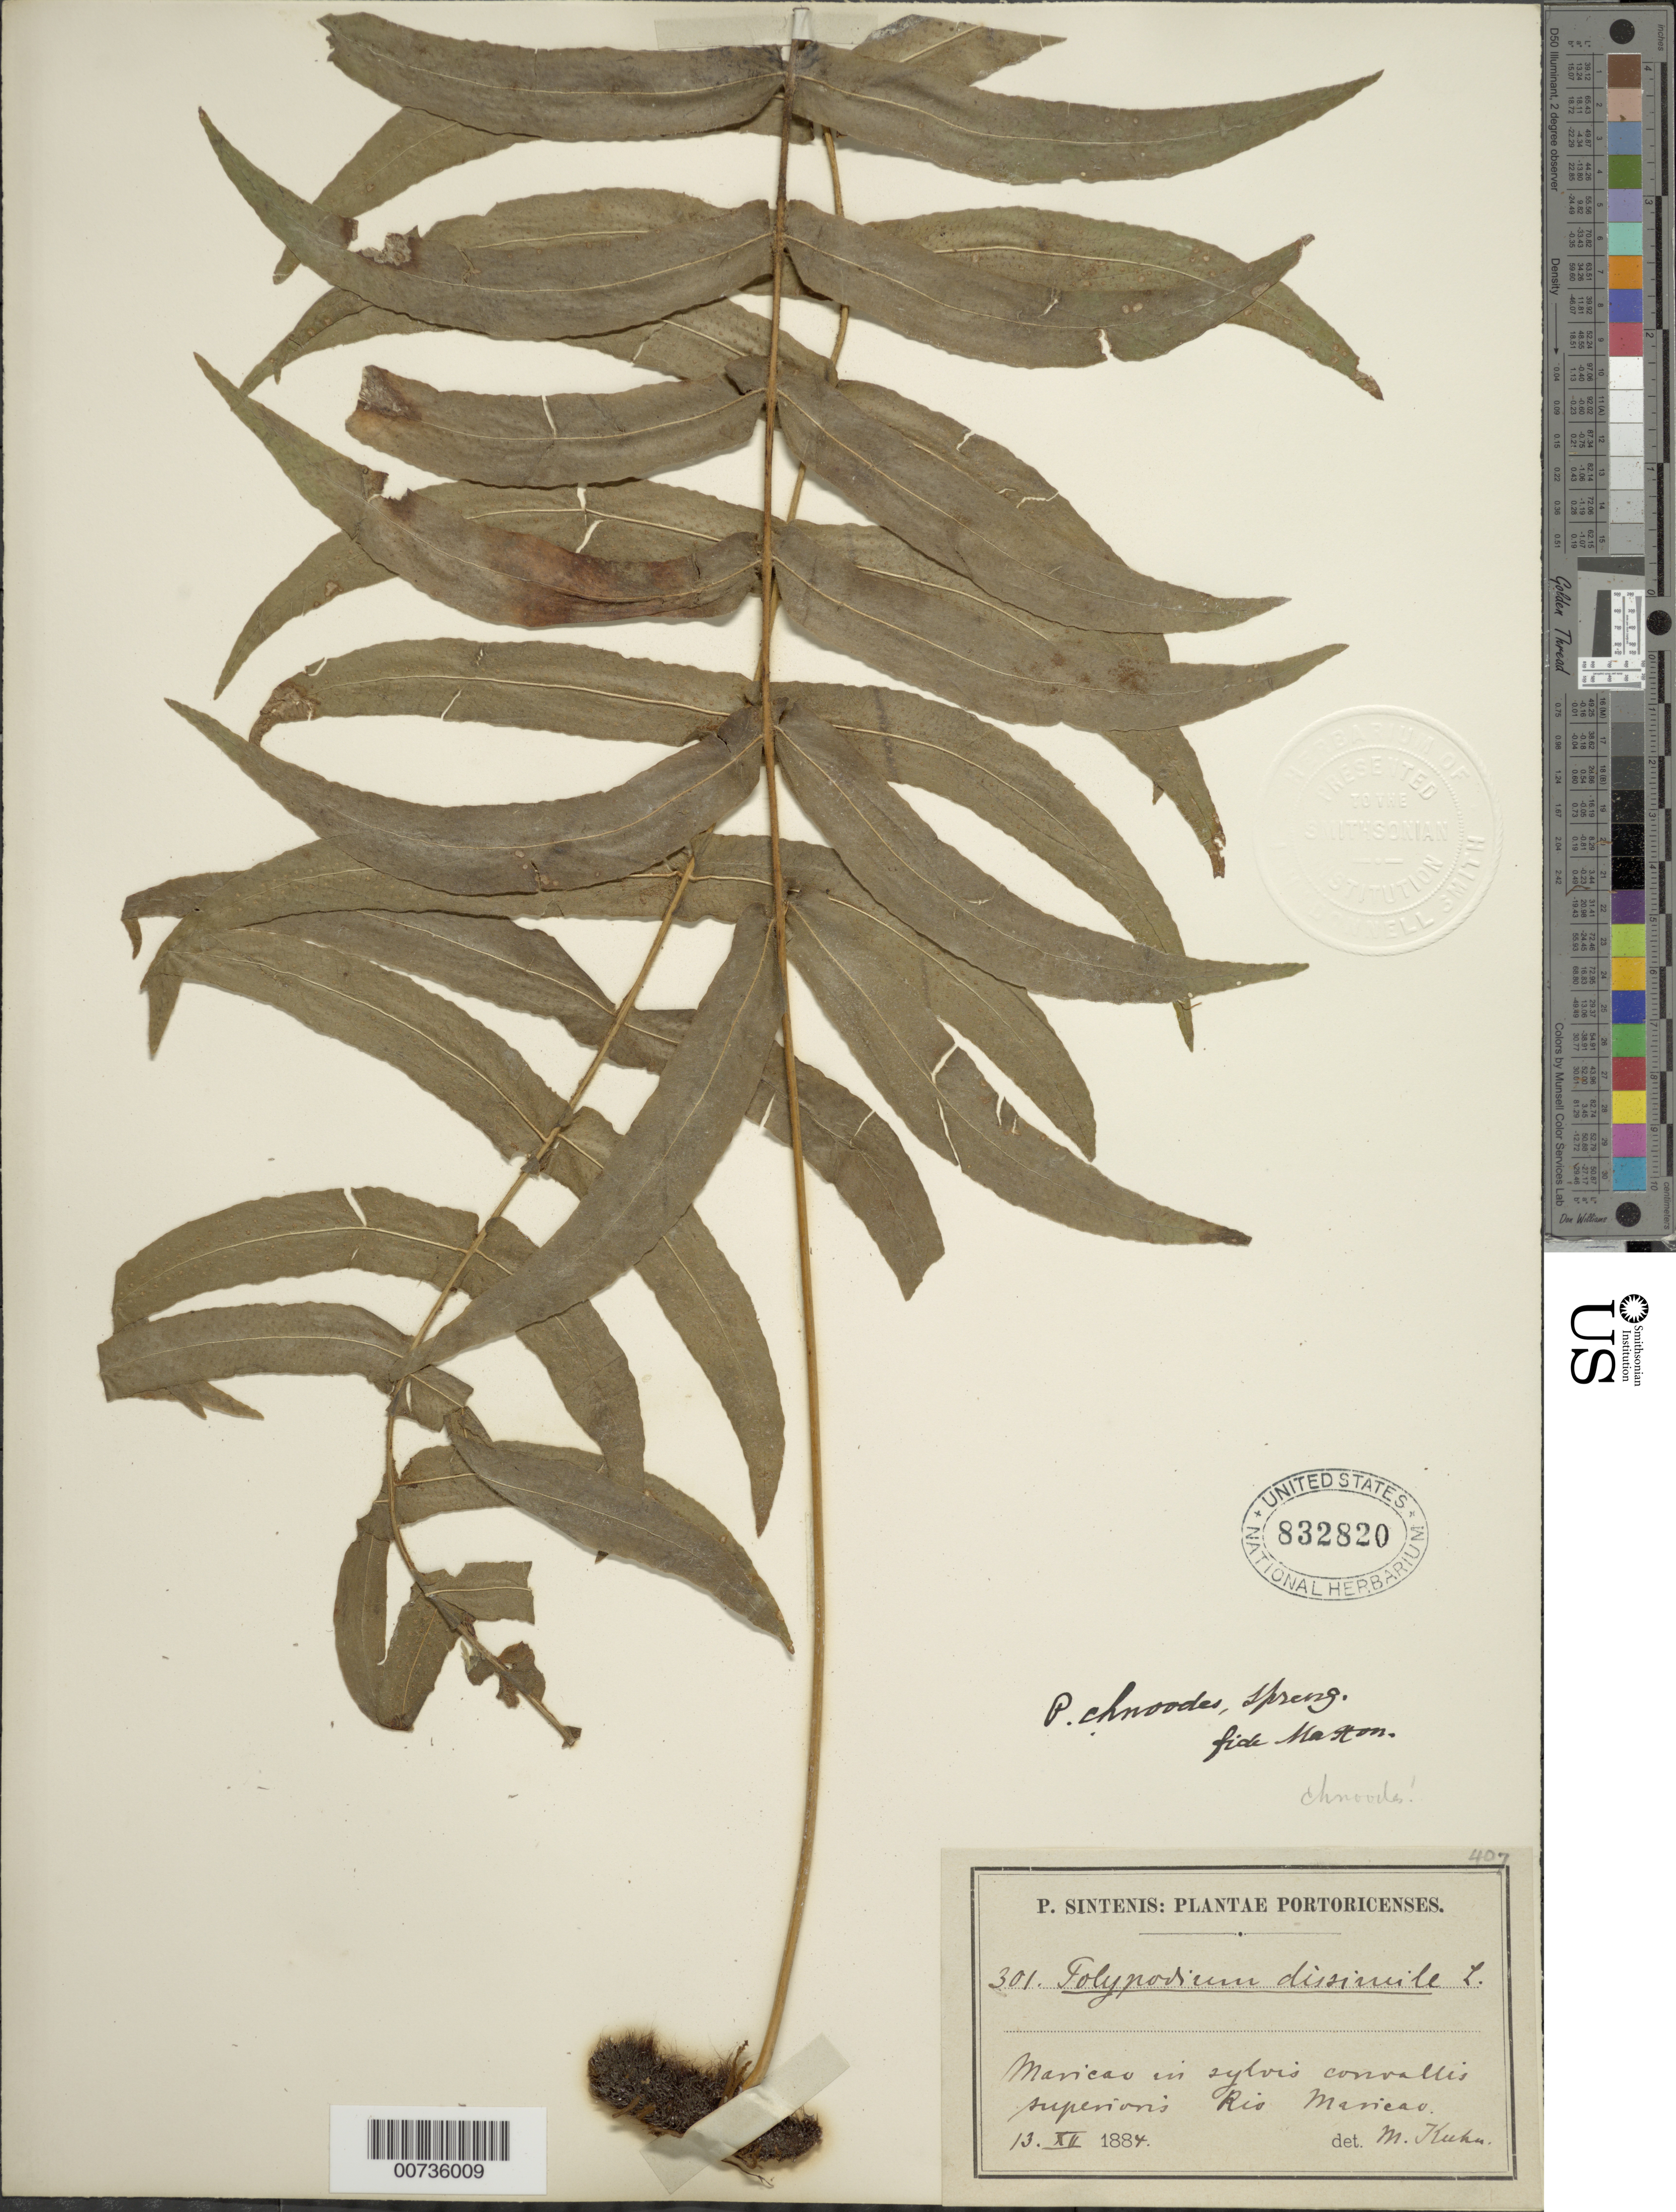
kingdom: Plantae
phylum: Tracheophyta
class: Polypodiopsida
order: Polypodiales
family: Polypodiaceae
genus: Serpocaulon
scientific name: Serpocaulon dissimile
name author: (L.) A.R. Sm.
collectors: P. Sintenis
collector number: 301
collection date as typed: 13 Dec 1884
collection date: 1884-12-13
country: Puerto Rico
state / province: Maricao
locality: Maricao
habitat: In sylvis convallis superioris Rio Maricao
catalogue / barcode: US 832820